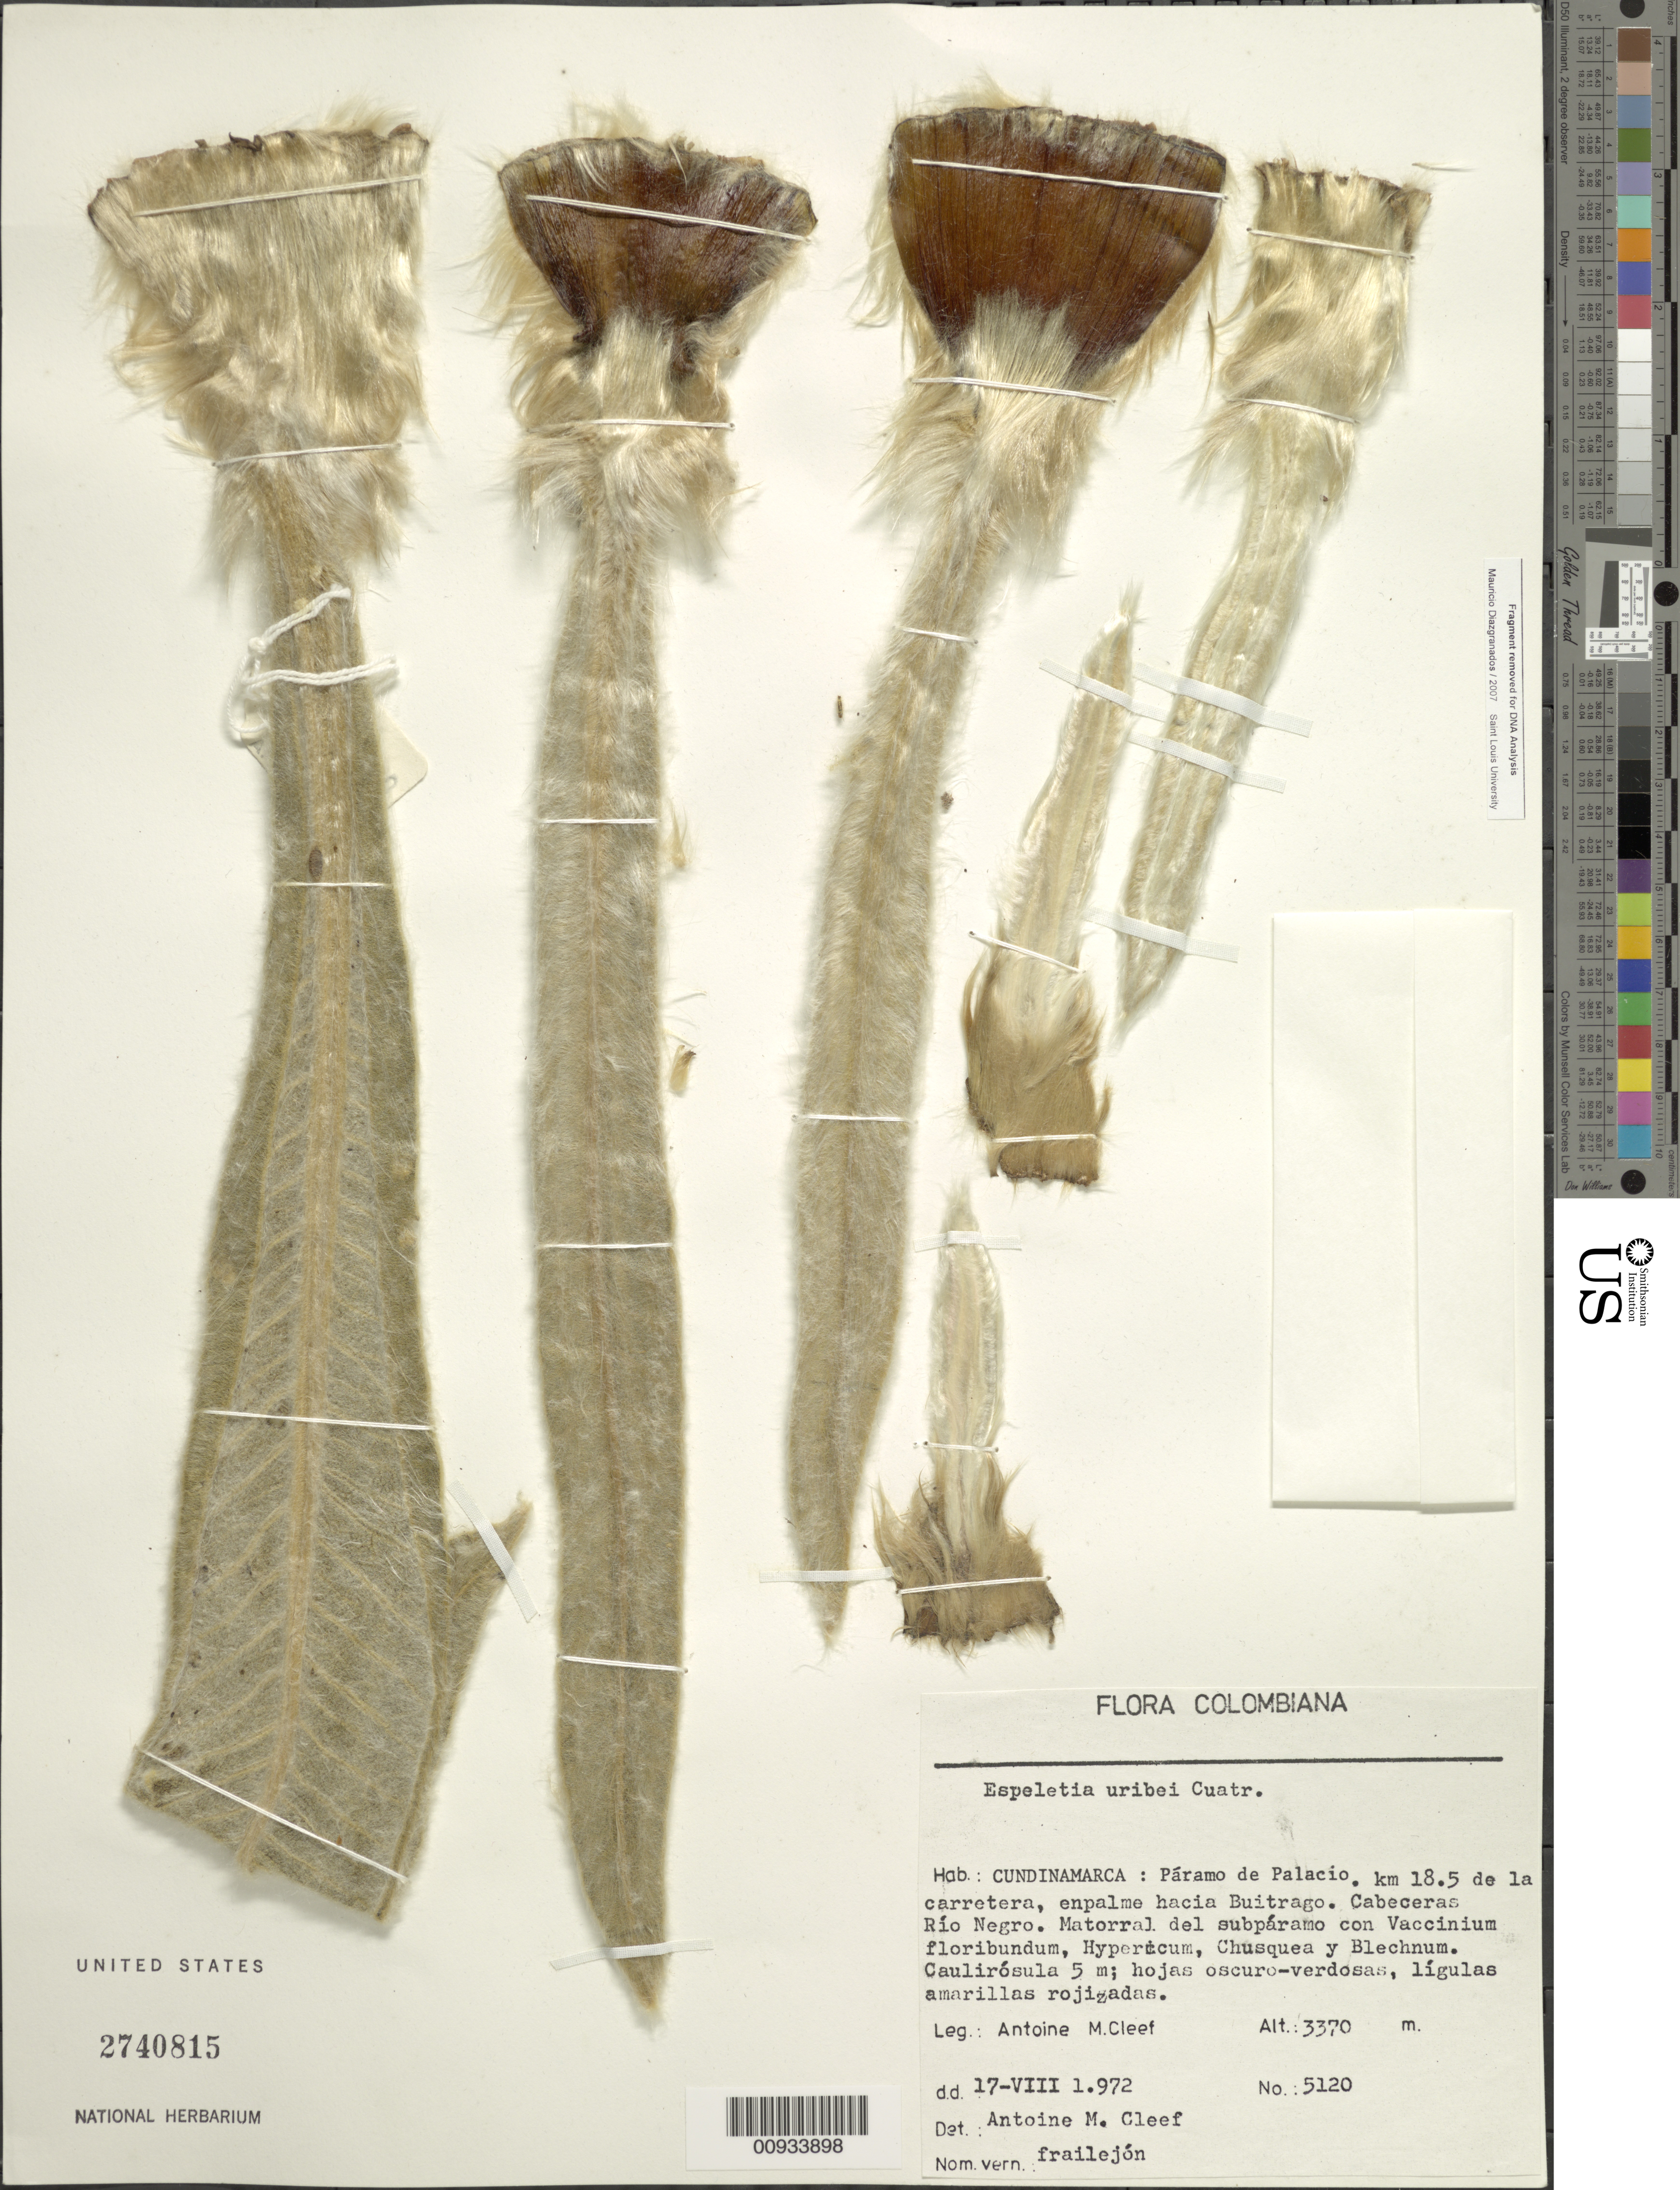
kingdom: Plantae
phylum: Tracheophyta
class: Magnoliopsida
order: Asterales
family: Asteraceae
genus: Espeletia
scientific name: Espeletia uribei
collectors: A. M. Cleef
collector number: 5120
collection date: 1972-08-17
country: Colombia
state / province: Cundinamarca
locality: Paramo de Palacio, km 18.5 de la carretera, enpalme hacia Buitrago, Cabeceras Rio Negro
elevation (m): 3370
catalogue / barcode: US 2740815